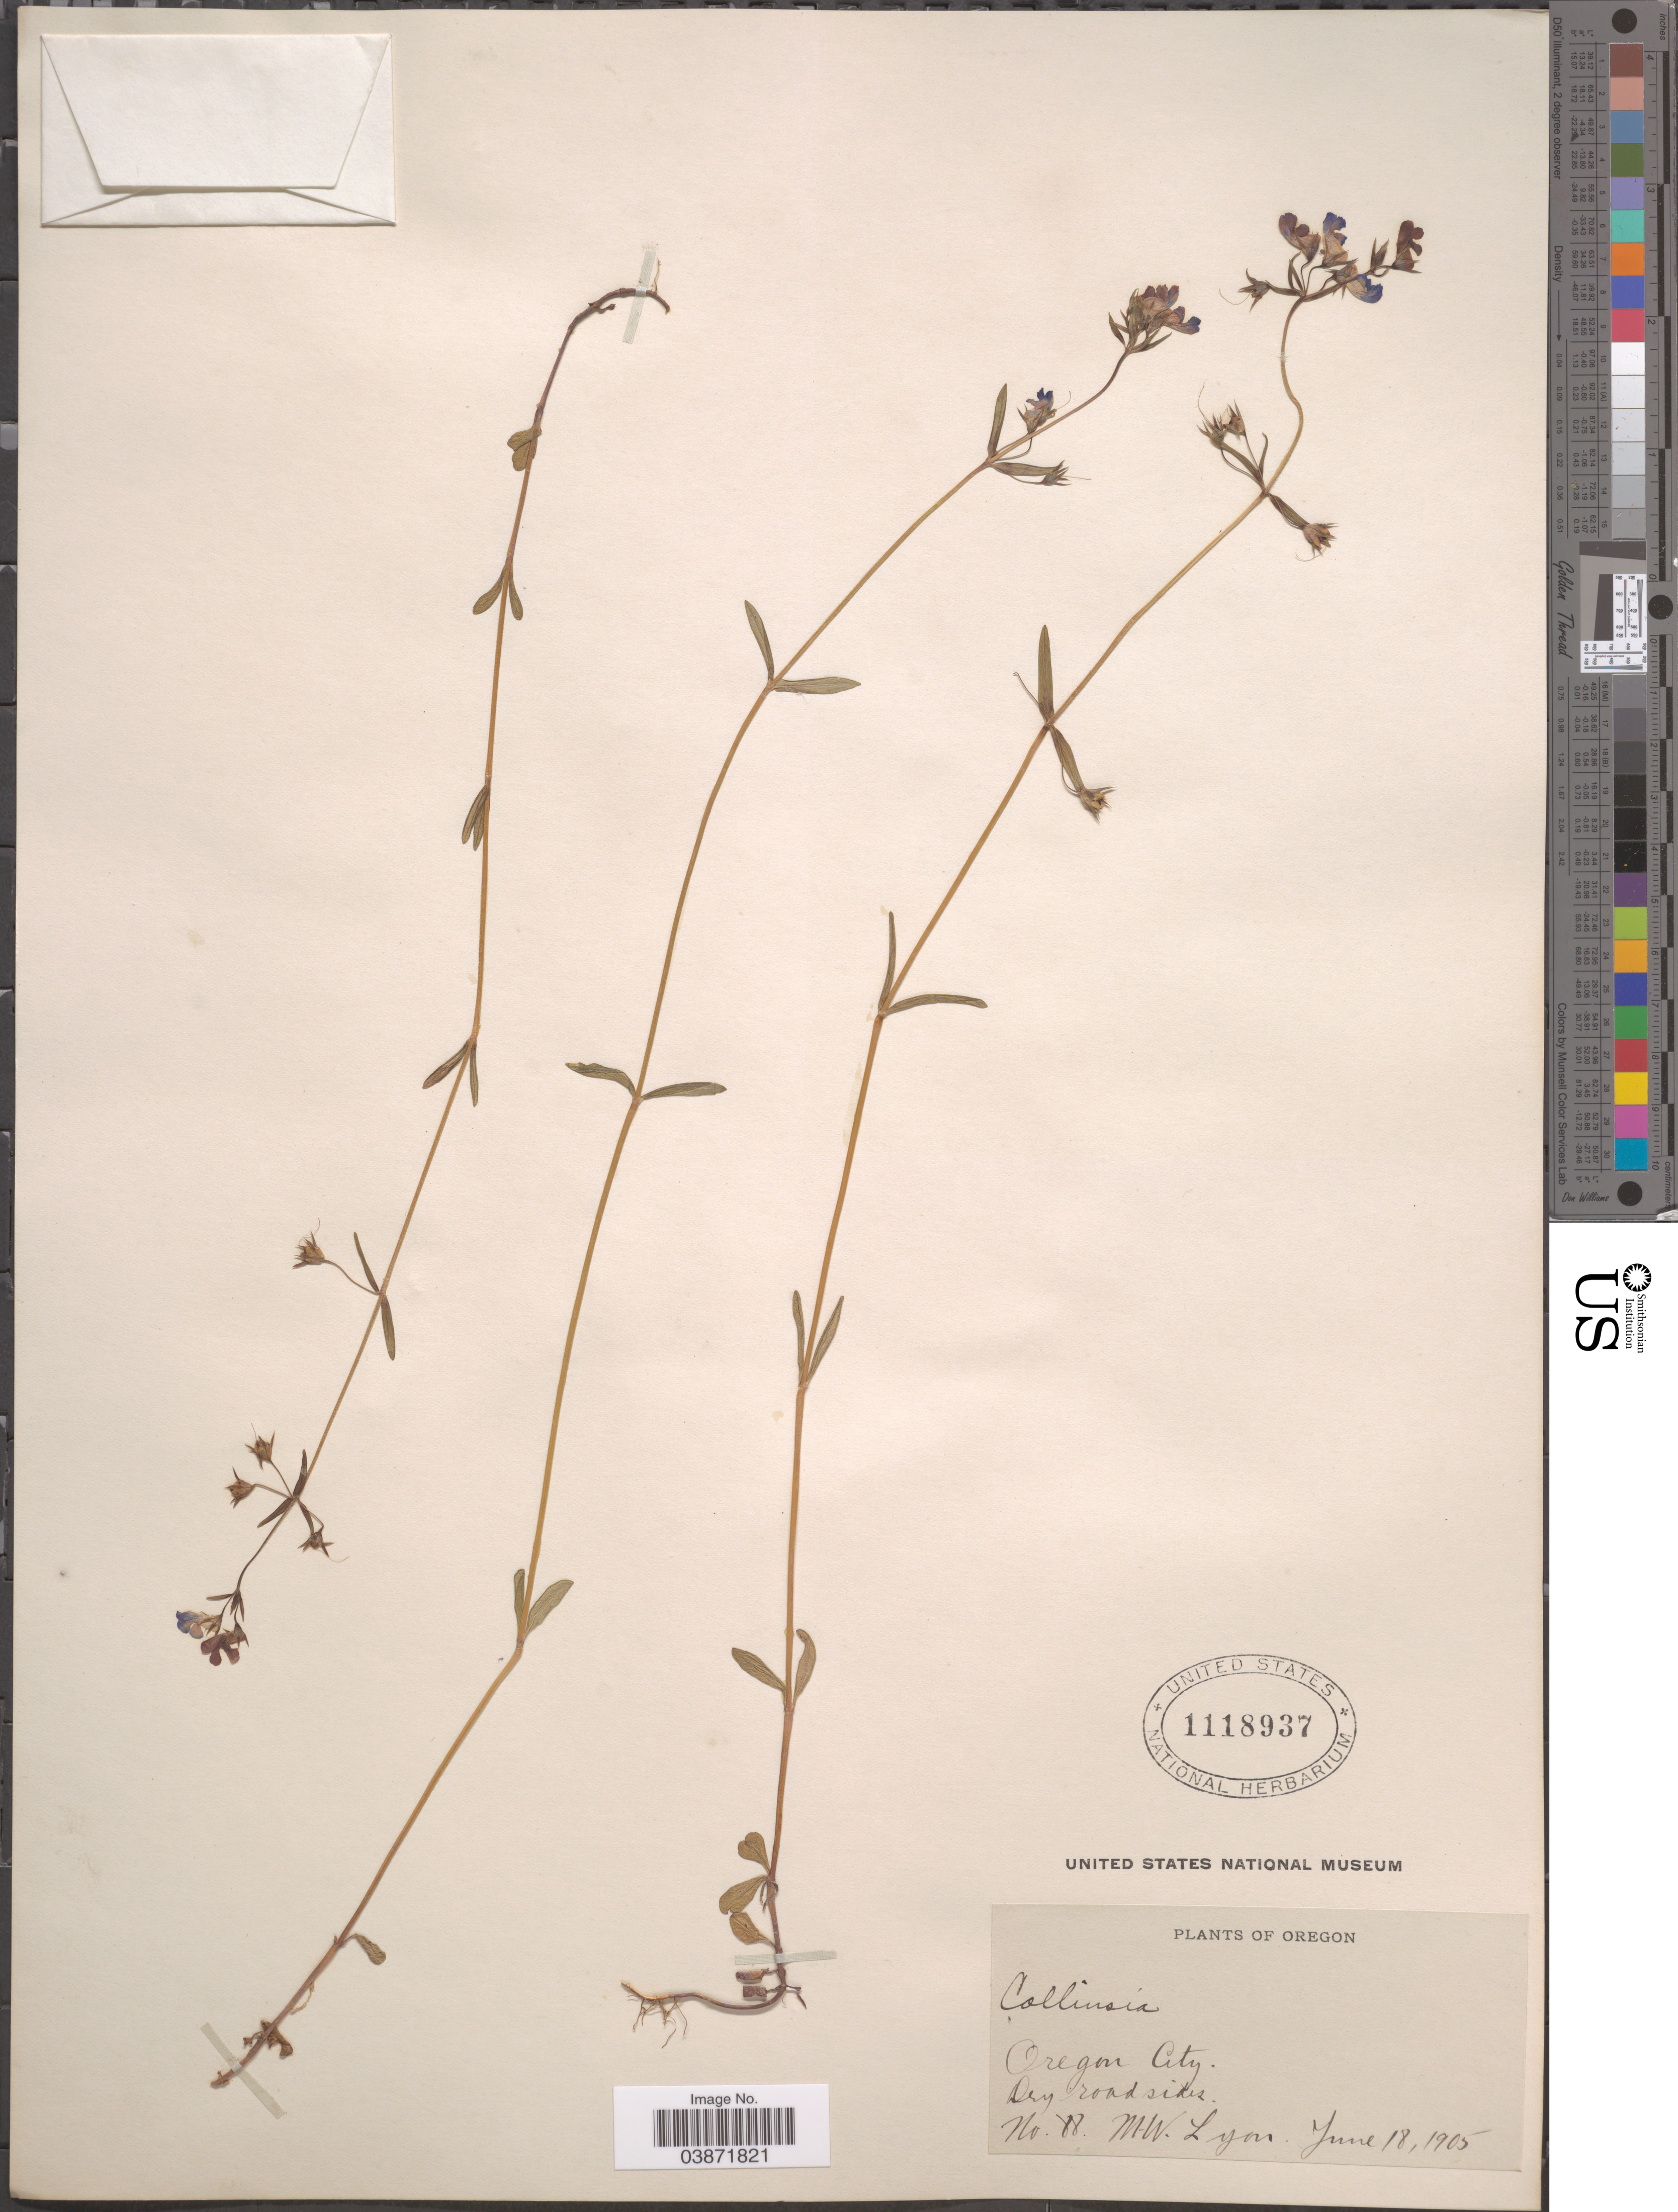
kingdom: Plantae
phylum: Tracheophyta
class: Magnoliopsida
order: Lamiales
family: Plantaginaceae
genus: Collinsia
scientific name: Collinsia sp.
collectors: M. W. Lyon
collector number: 88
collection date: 1905-06-18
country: United States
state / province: Oregon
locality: Oregon City.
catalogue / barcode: US 1118937